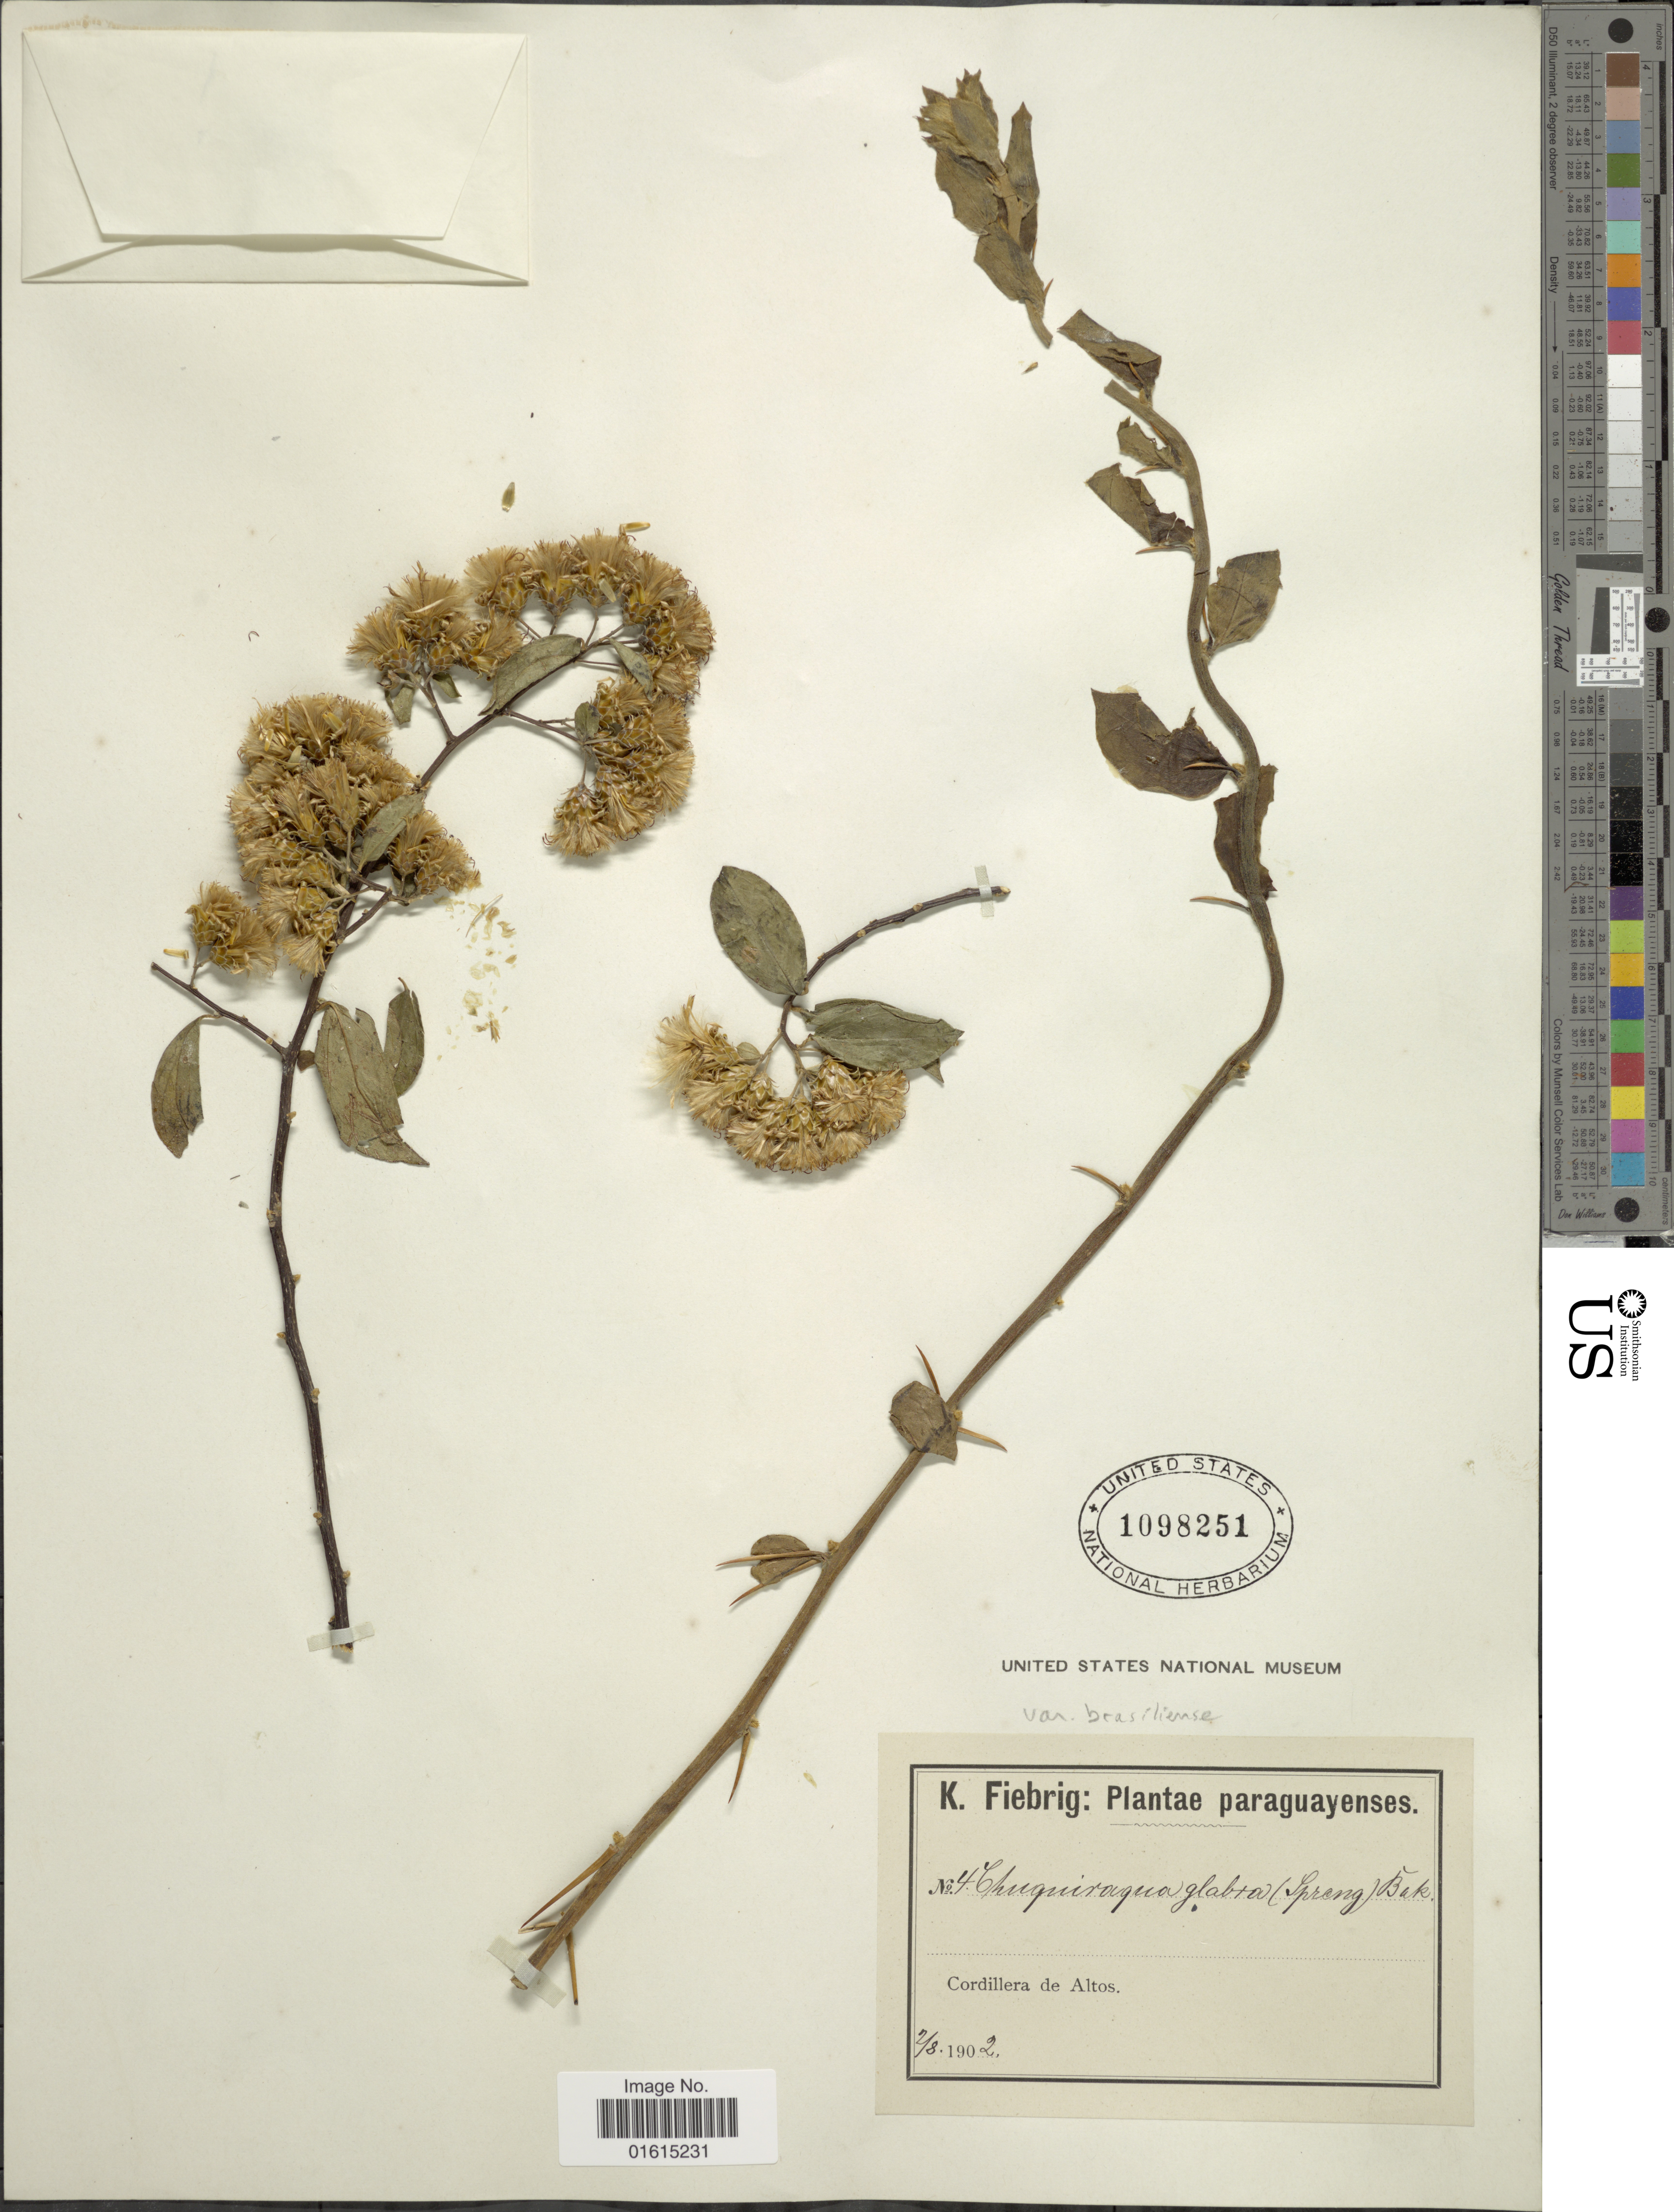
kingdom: Plantae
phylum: Tracheophyta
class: Magnoliopsida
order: Asterales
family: Asteraceae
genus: Dasyphyllum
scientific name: Dasyphyllum brasiliense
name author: (Spreng.) Cabrera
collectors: K. Fiebrig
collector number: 46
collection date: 1902-08-02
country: Paraguay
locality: Paraguayenses, Cordillera de Altos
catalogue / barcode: US 1098251